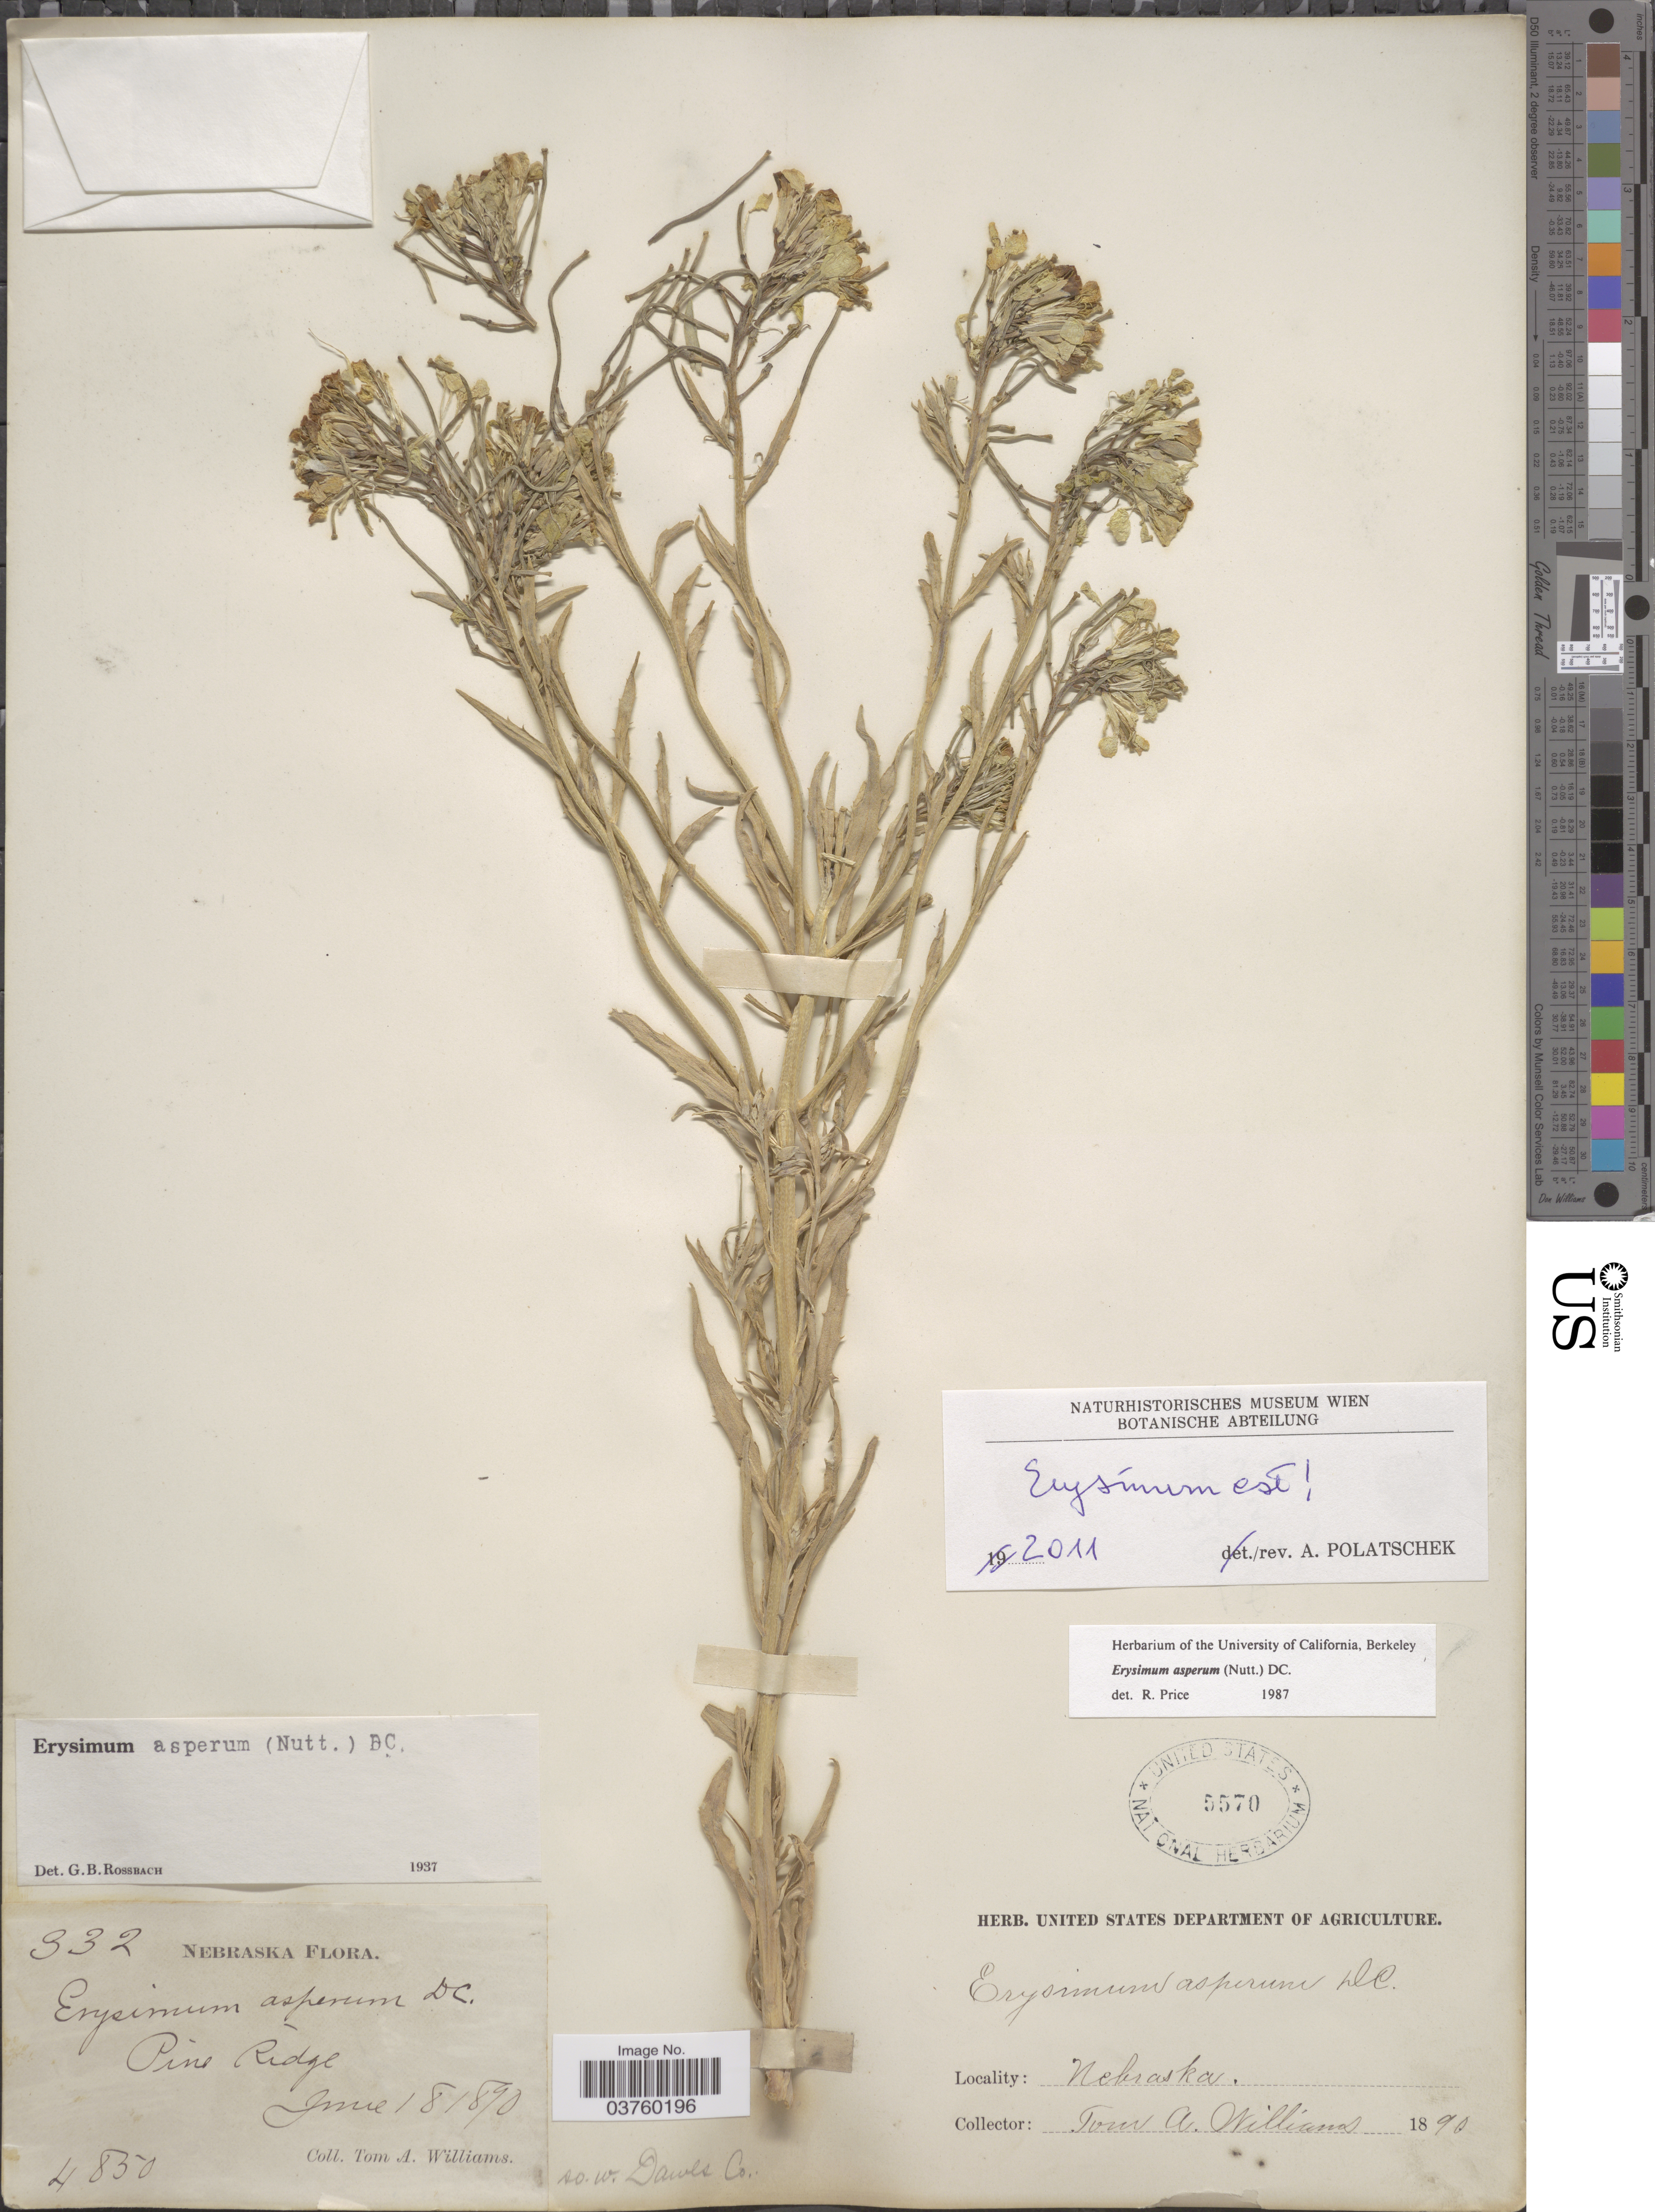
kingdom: Plantae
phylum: Tracheophyta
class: Magnoliopsida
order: Brassicales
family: Brassicaceae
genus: Erysimum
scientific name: Erysimum asperum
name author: (Nutt.) DC.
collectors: T. Williams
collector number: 332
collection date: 1890-06-18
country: United States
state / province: Nebraska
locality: Pine Ridge. so. w. Dawes Co.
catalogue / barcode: US 5570